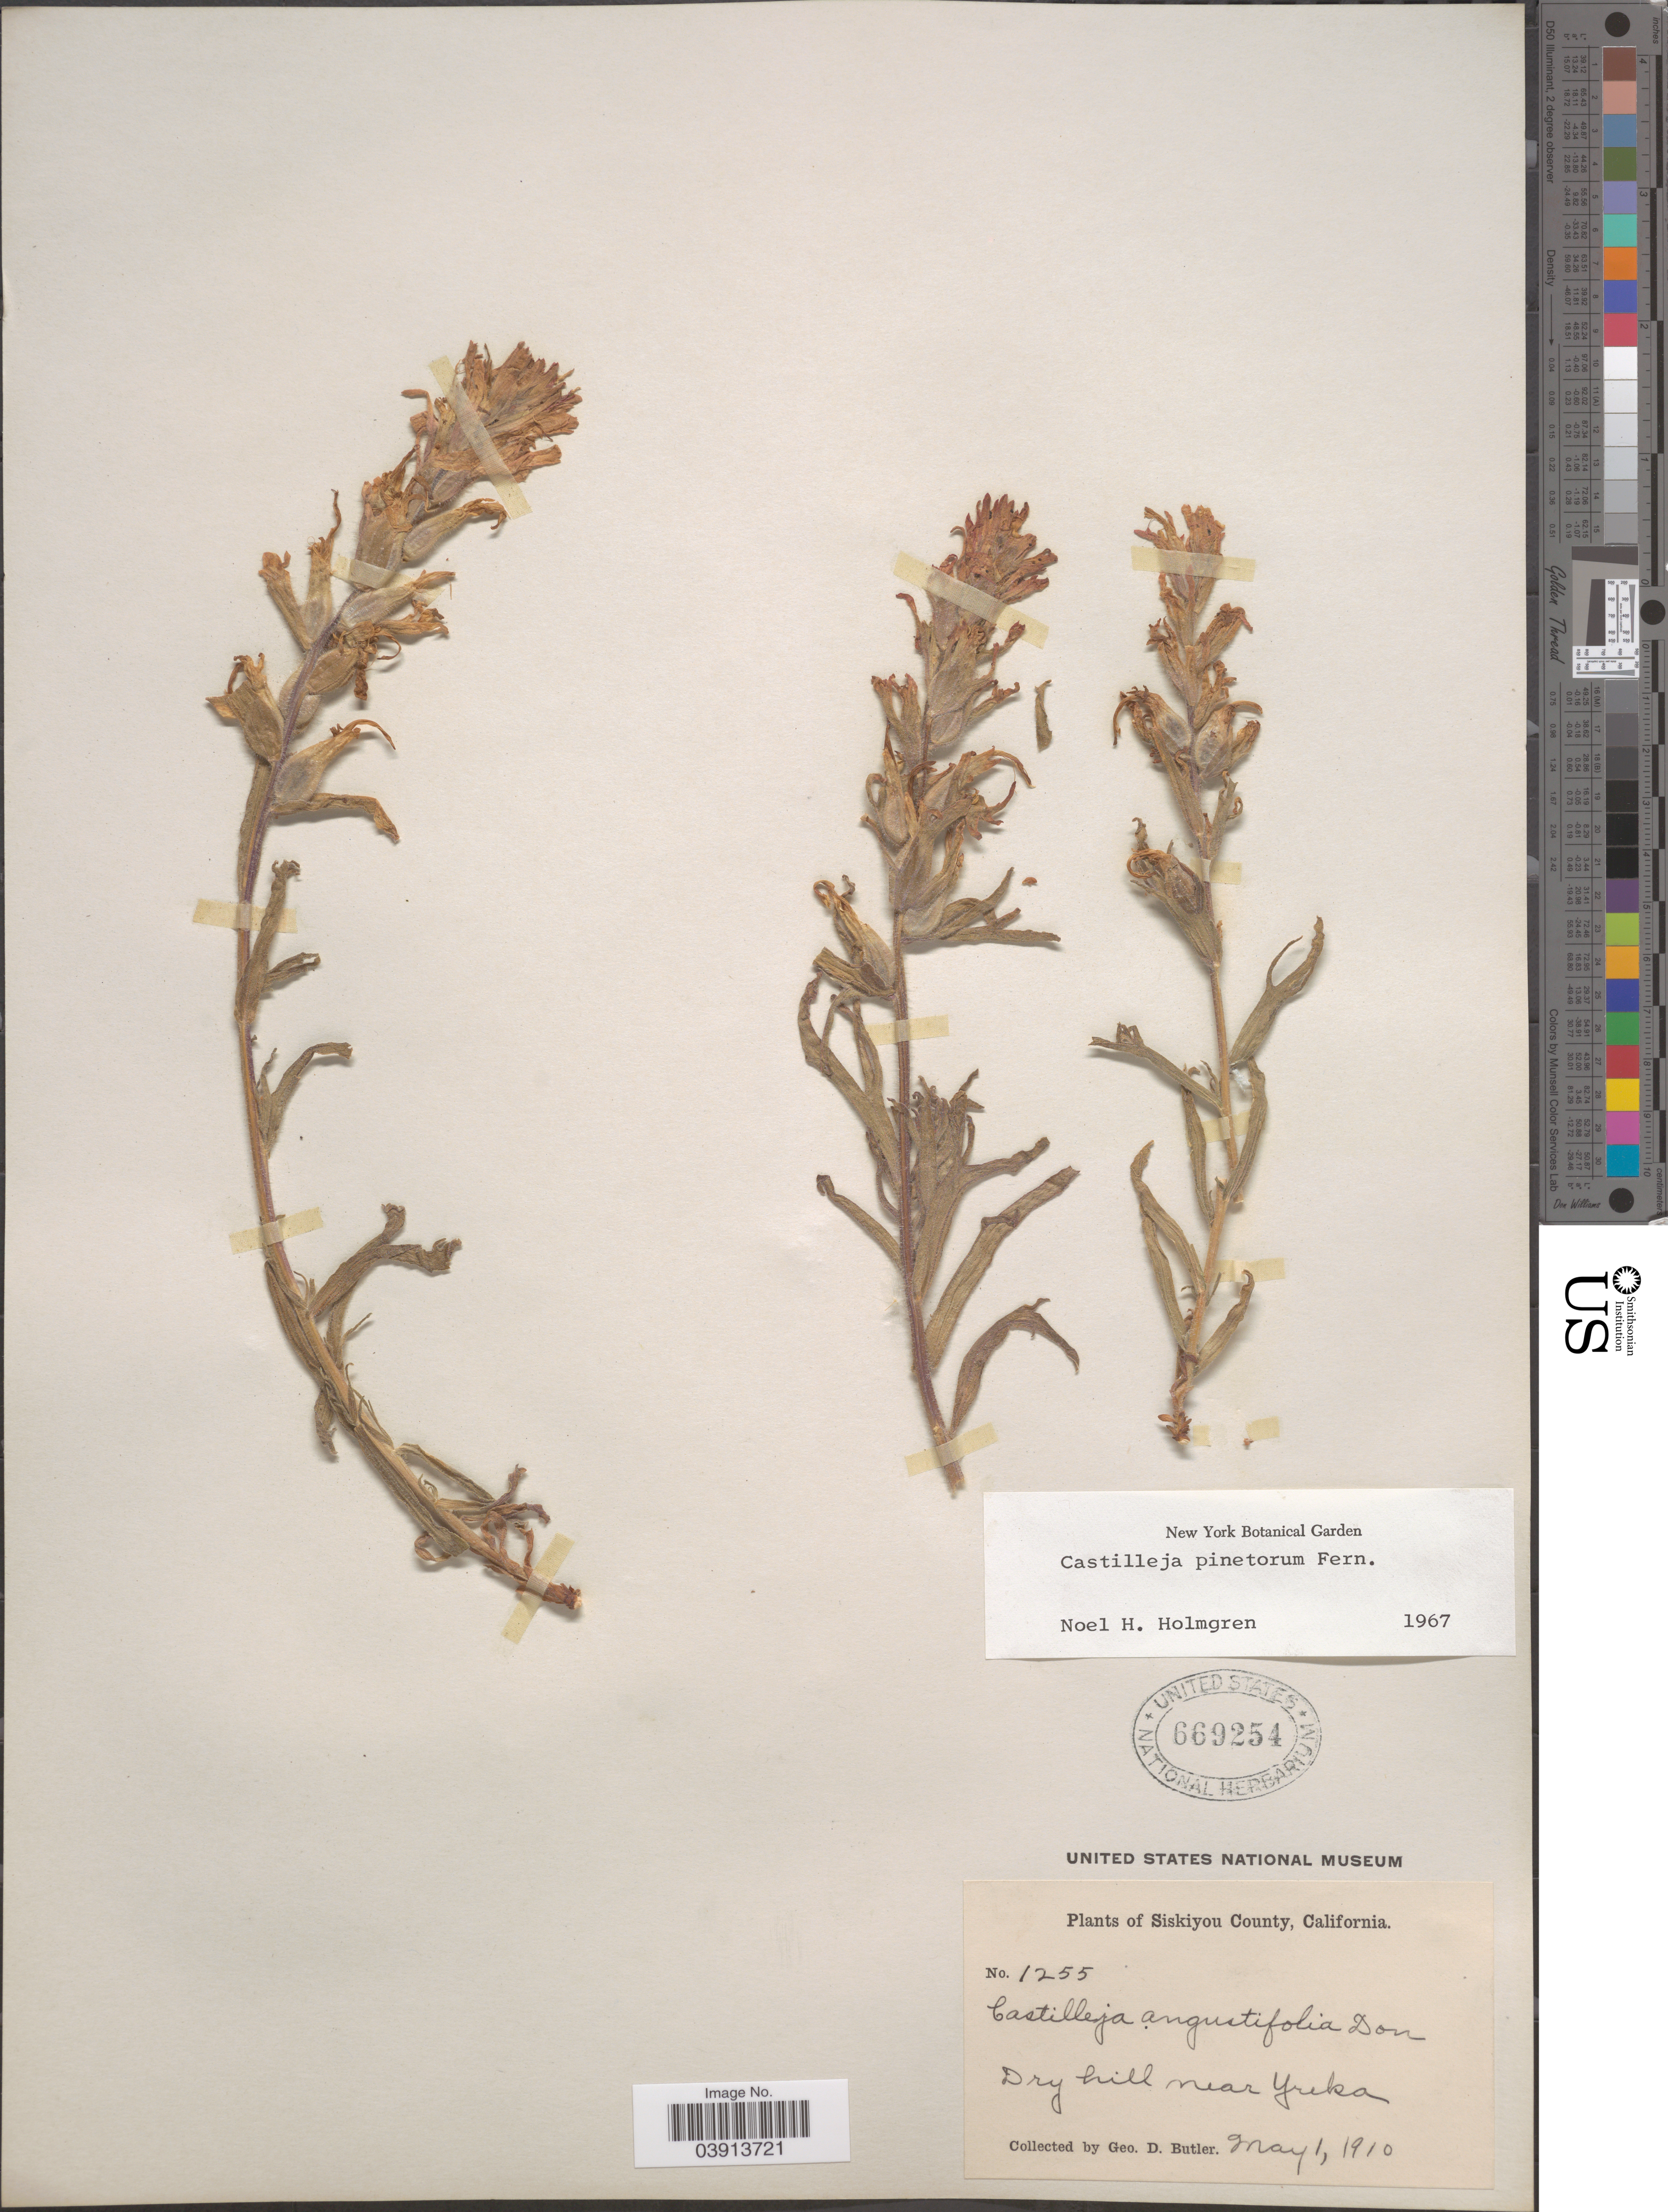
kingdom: Plantae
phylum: Tracheophyta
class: Magnoliopsida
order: Lamiales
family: Orobanchaceae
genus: Castilleja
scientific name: Castilleja pinetorum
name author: Fernald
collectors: G. D. Butler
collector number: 1255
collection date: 1910-05-01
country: United States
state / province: California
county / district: Siskiyou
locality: Siskiyou County. Dry hill near Yreka.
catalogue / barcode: US 669254